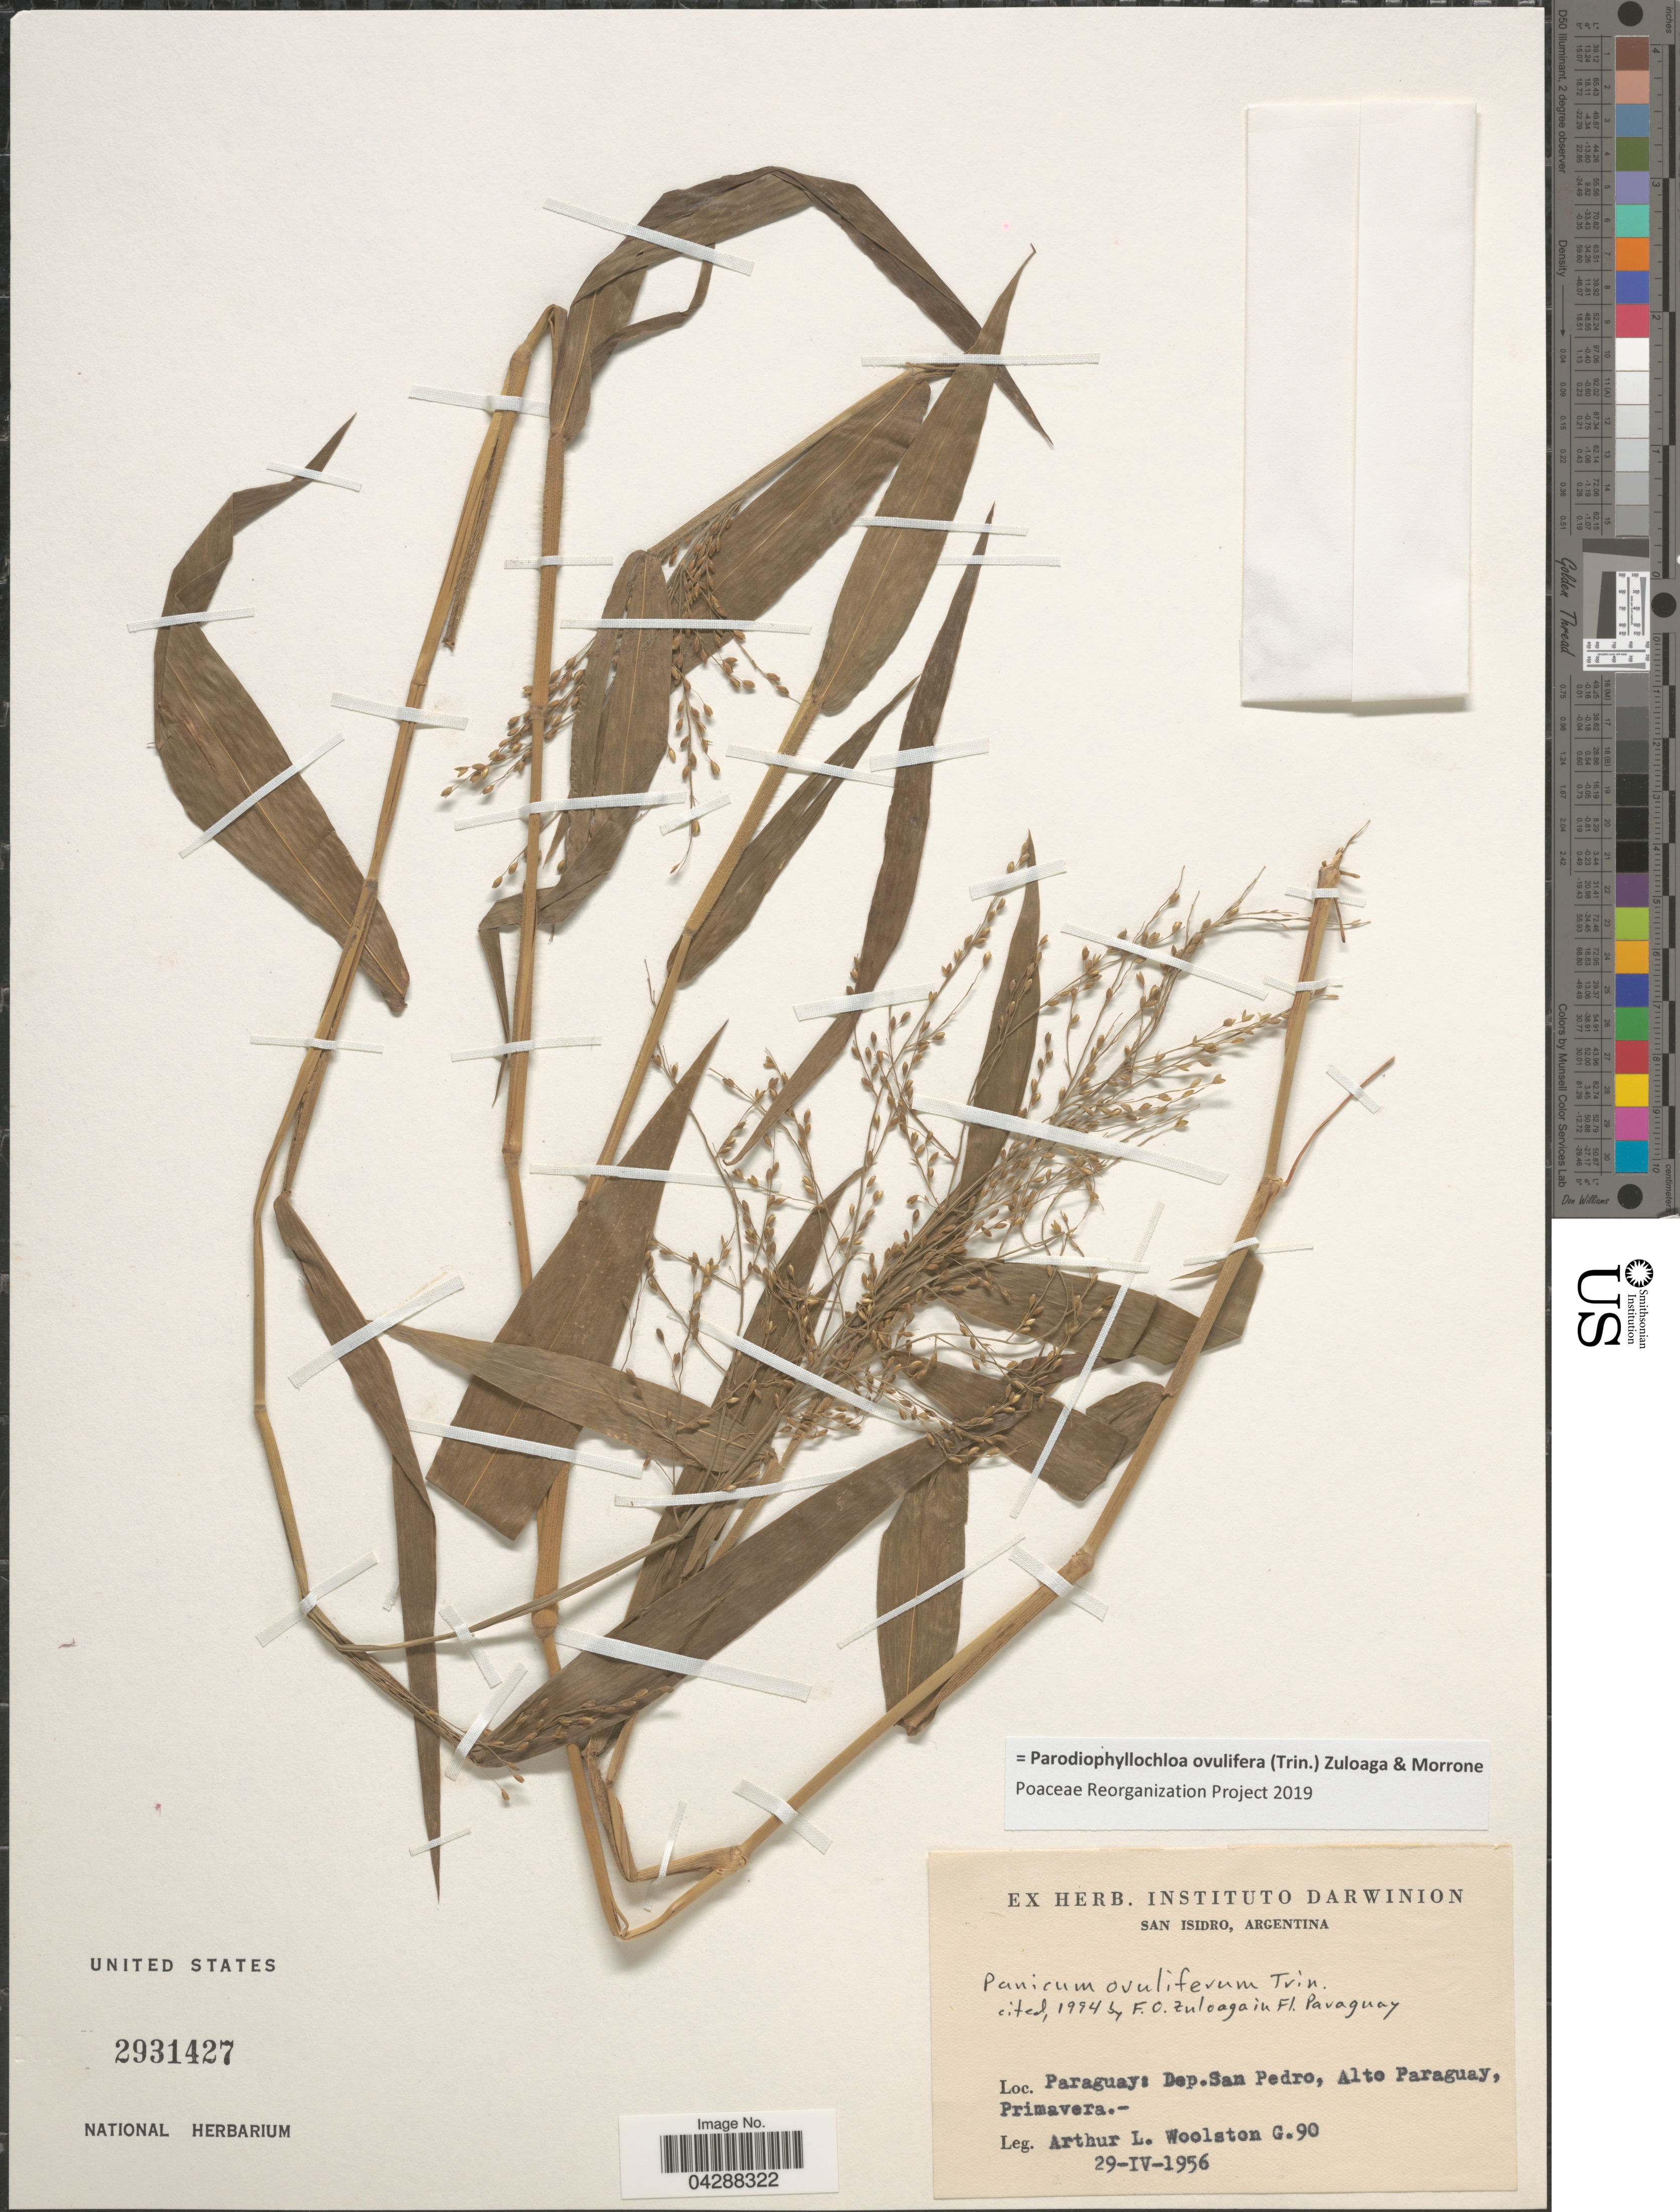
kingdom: Plantae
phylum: Tracheophyta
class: Liliopsida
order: Poales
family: Poaceae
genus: Parodiophyllochloa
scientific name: Parodiophyllochloa ovulifera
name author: (Trin.) Zuloaga & Morrone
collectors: A. L. Woolston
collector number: G.90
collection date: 1956-04-29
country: Paraguay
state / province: San Pedro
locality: Dep. San Pedro, Alto Paraguay, Primavera.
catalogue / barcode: US 2931427